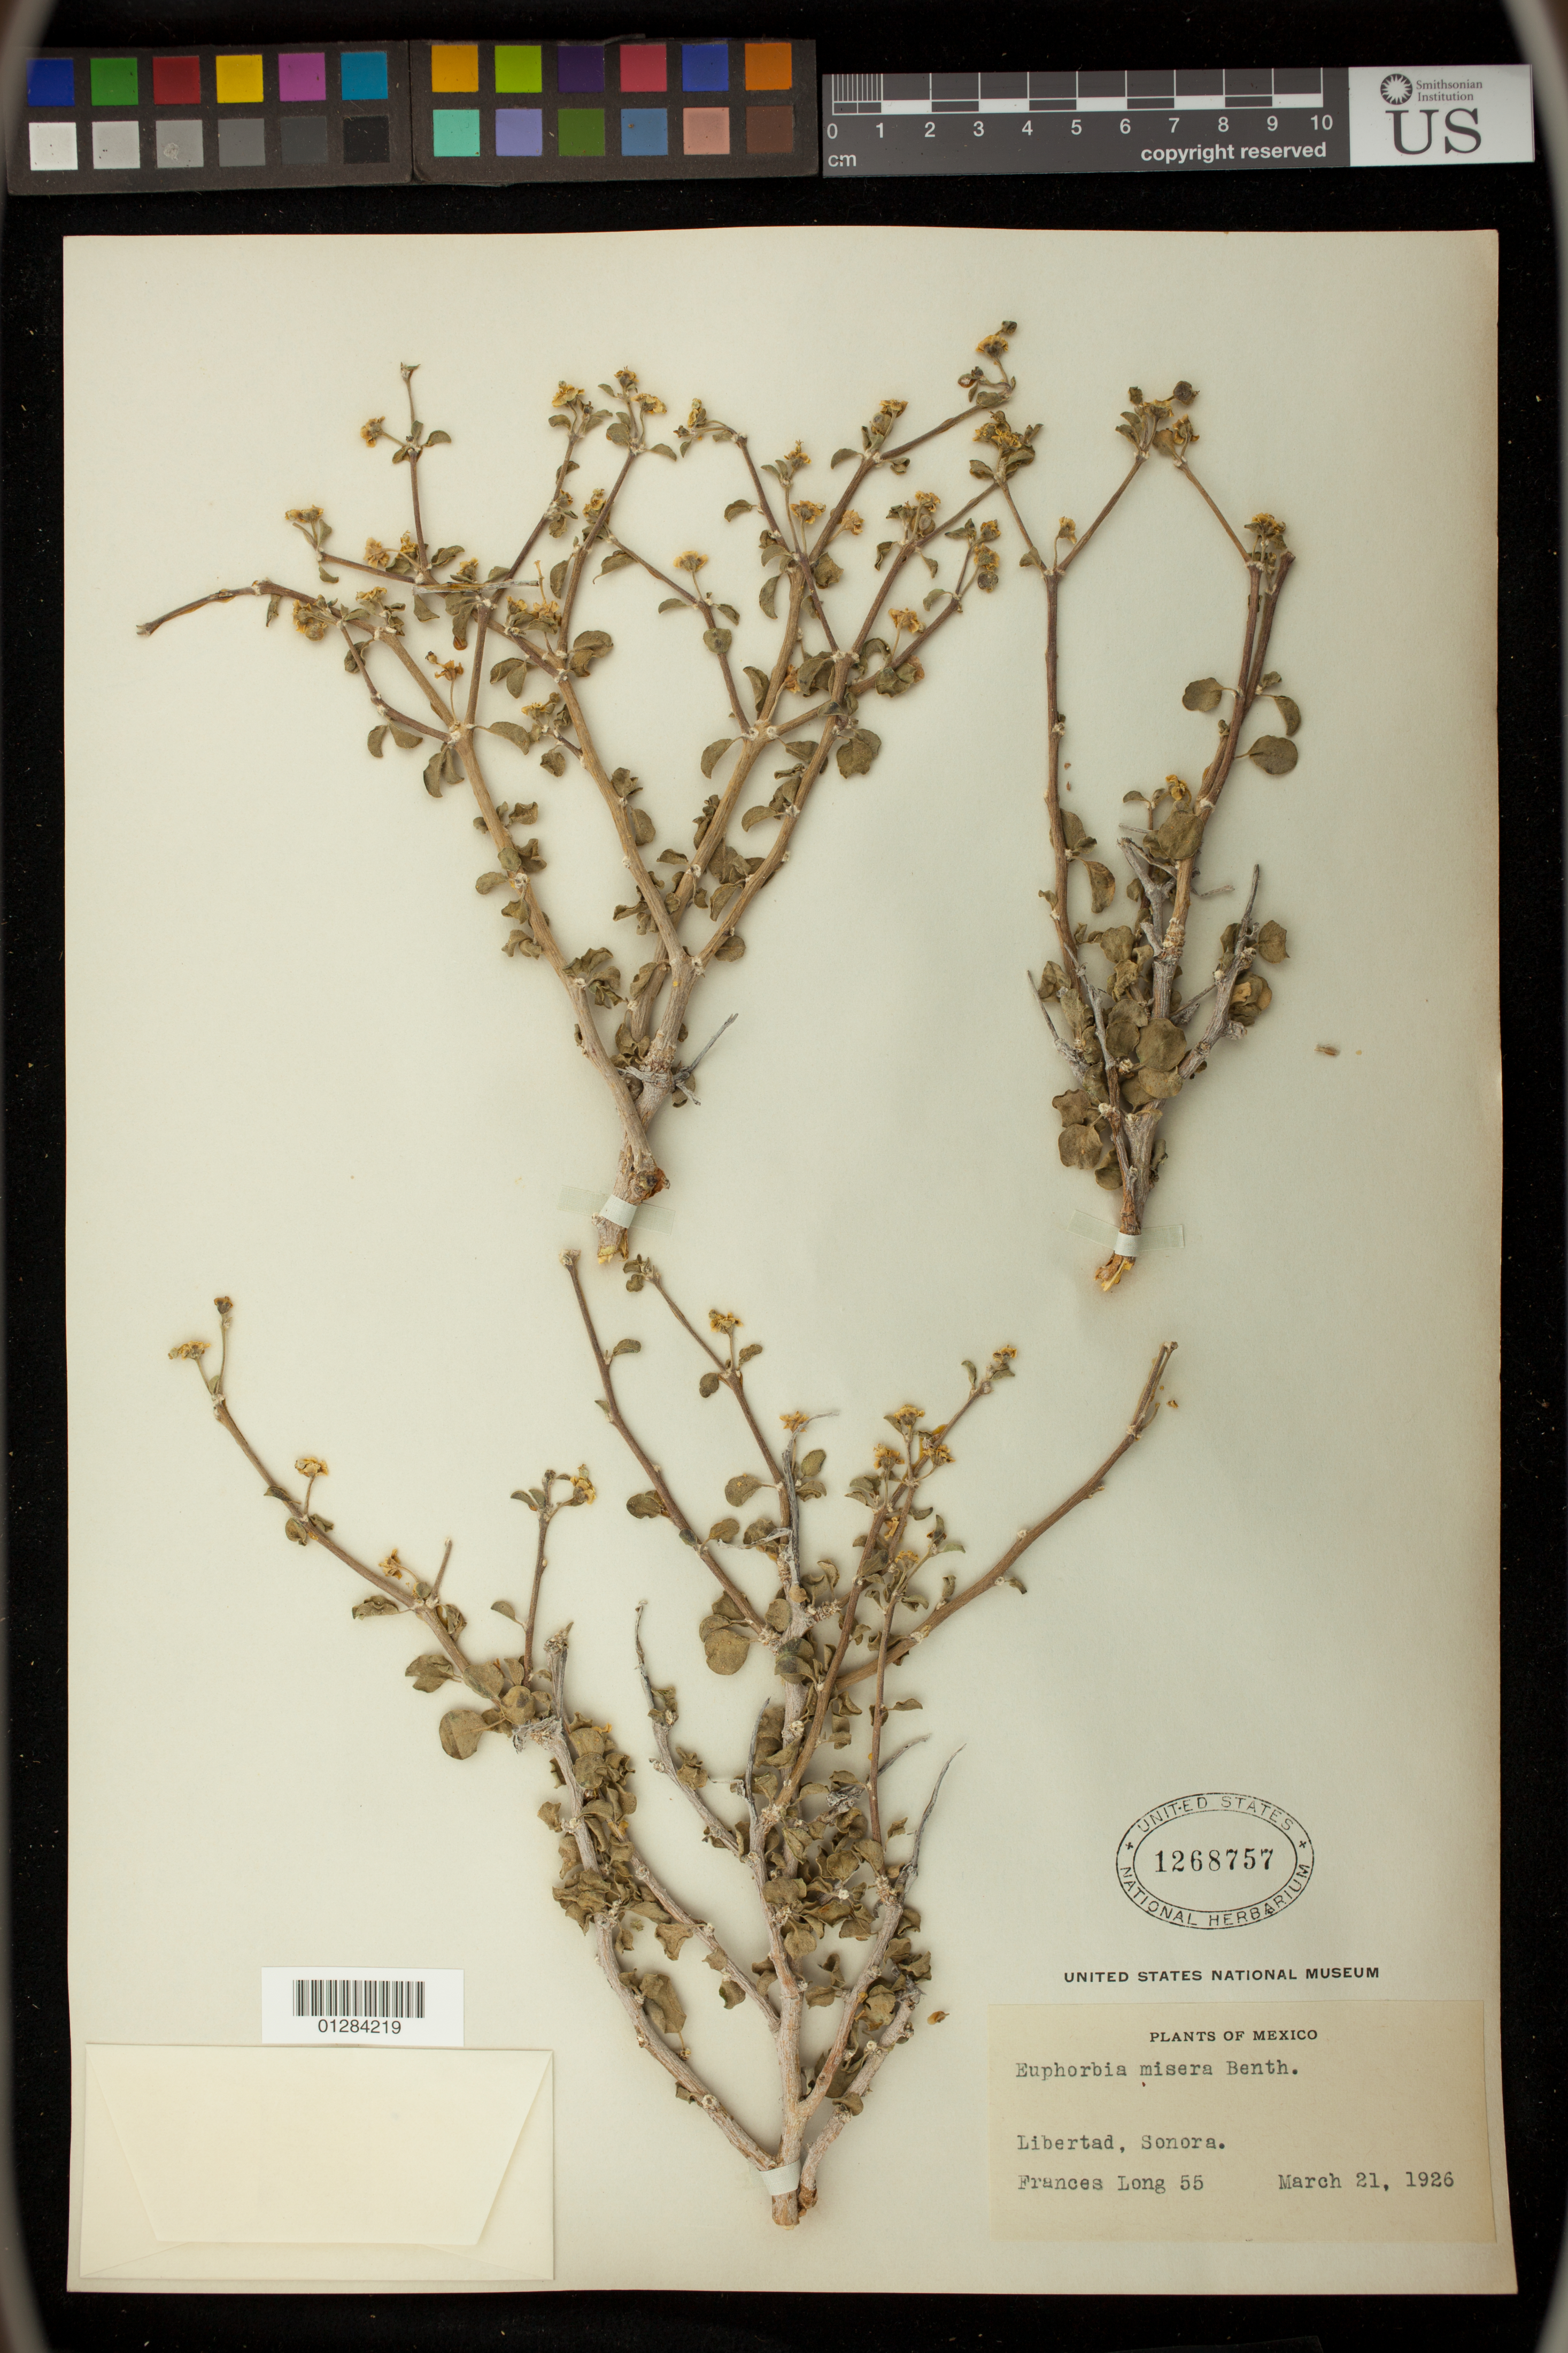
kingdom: Plantae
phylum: Tracheophyta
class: Magnoliopsida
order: Malpighiales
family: Euphorbiaceae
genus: Euphorbia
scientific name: Euphorbia misera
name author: Benth.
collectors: F. Long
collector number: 55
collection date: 1926-03-21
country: Mexico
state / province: Sonora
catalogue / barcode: US 1268757